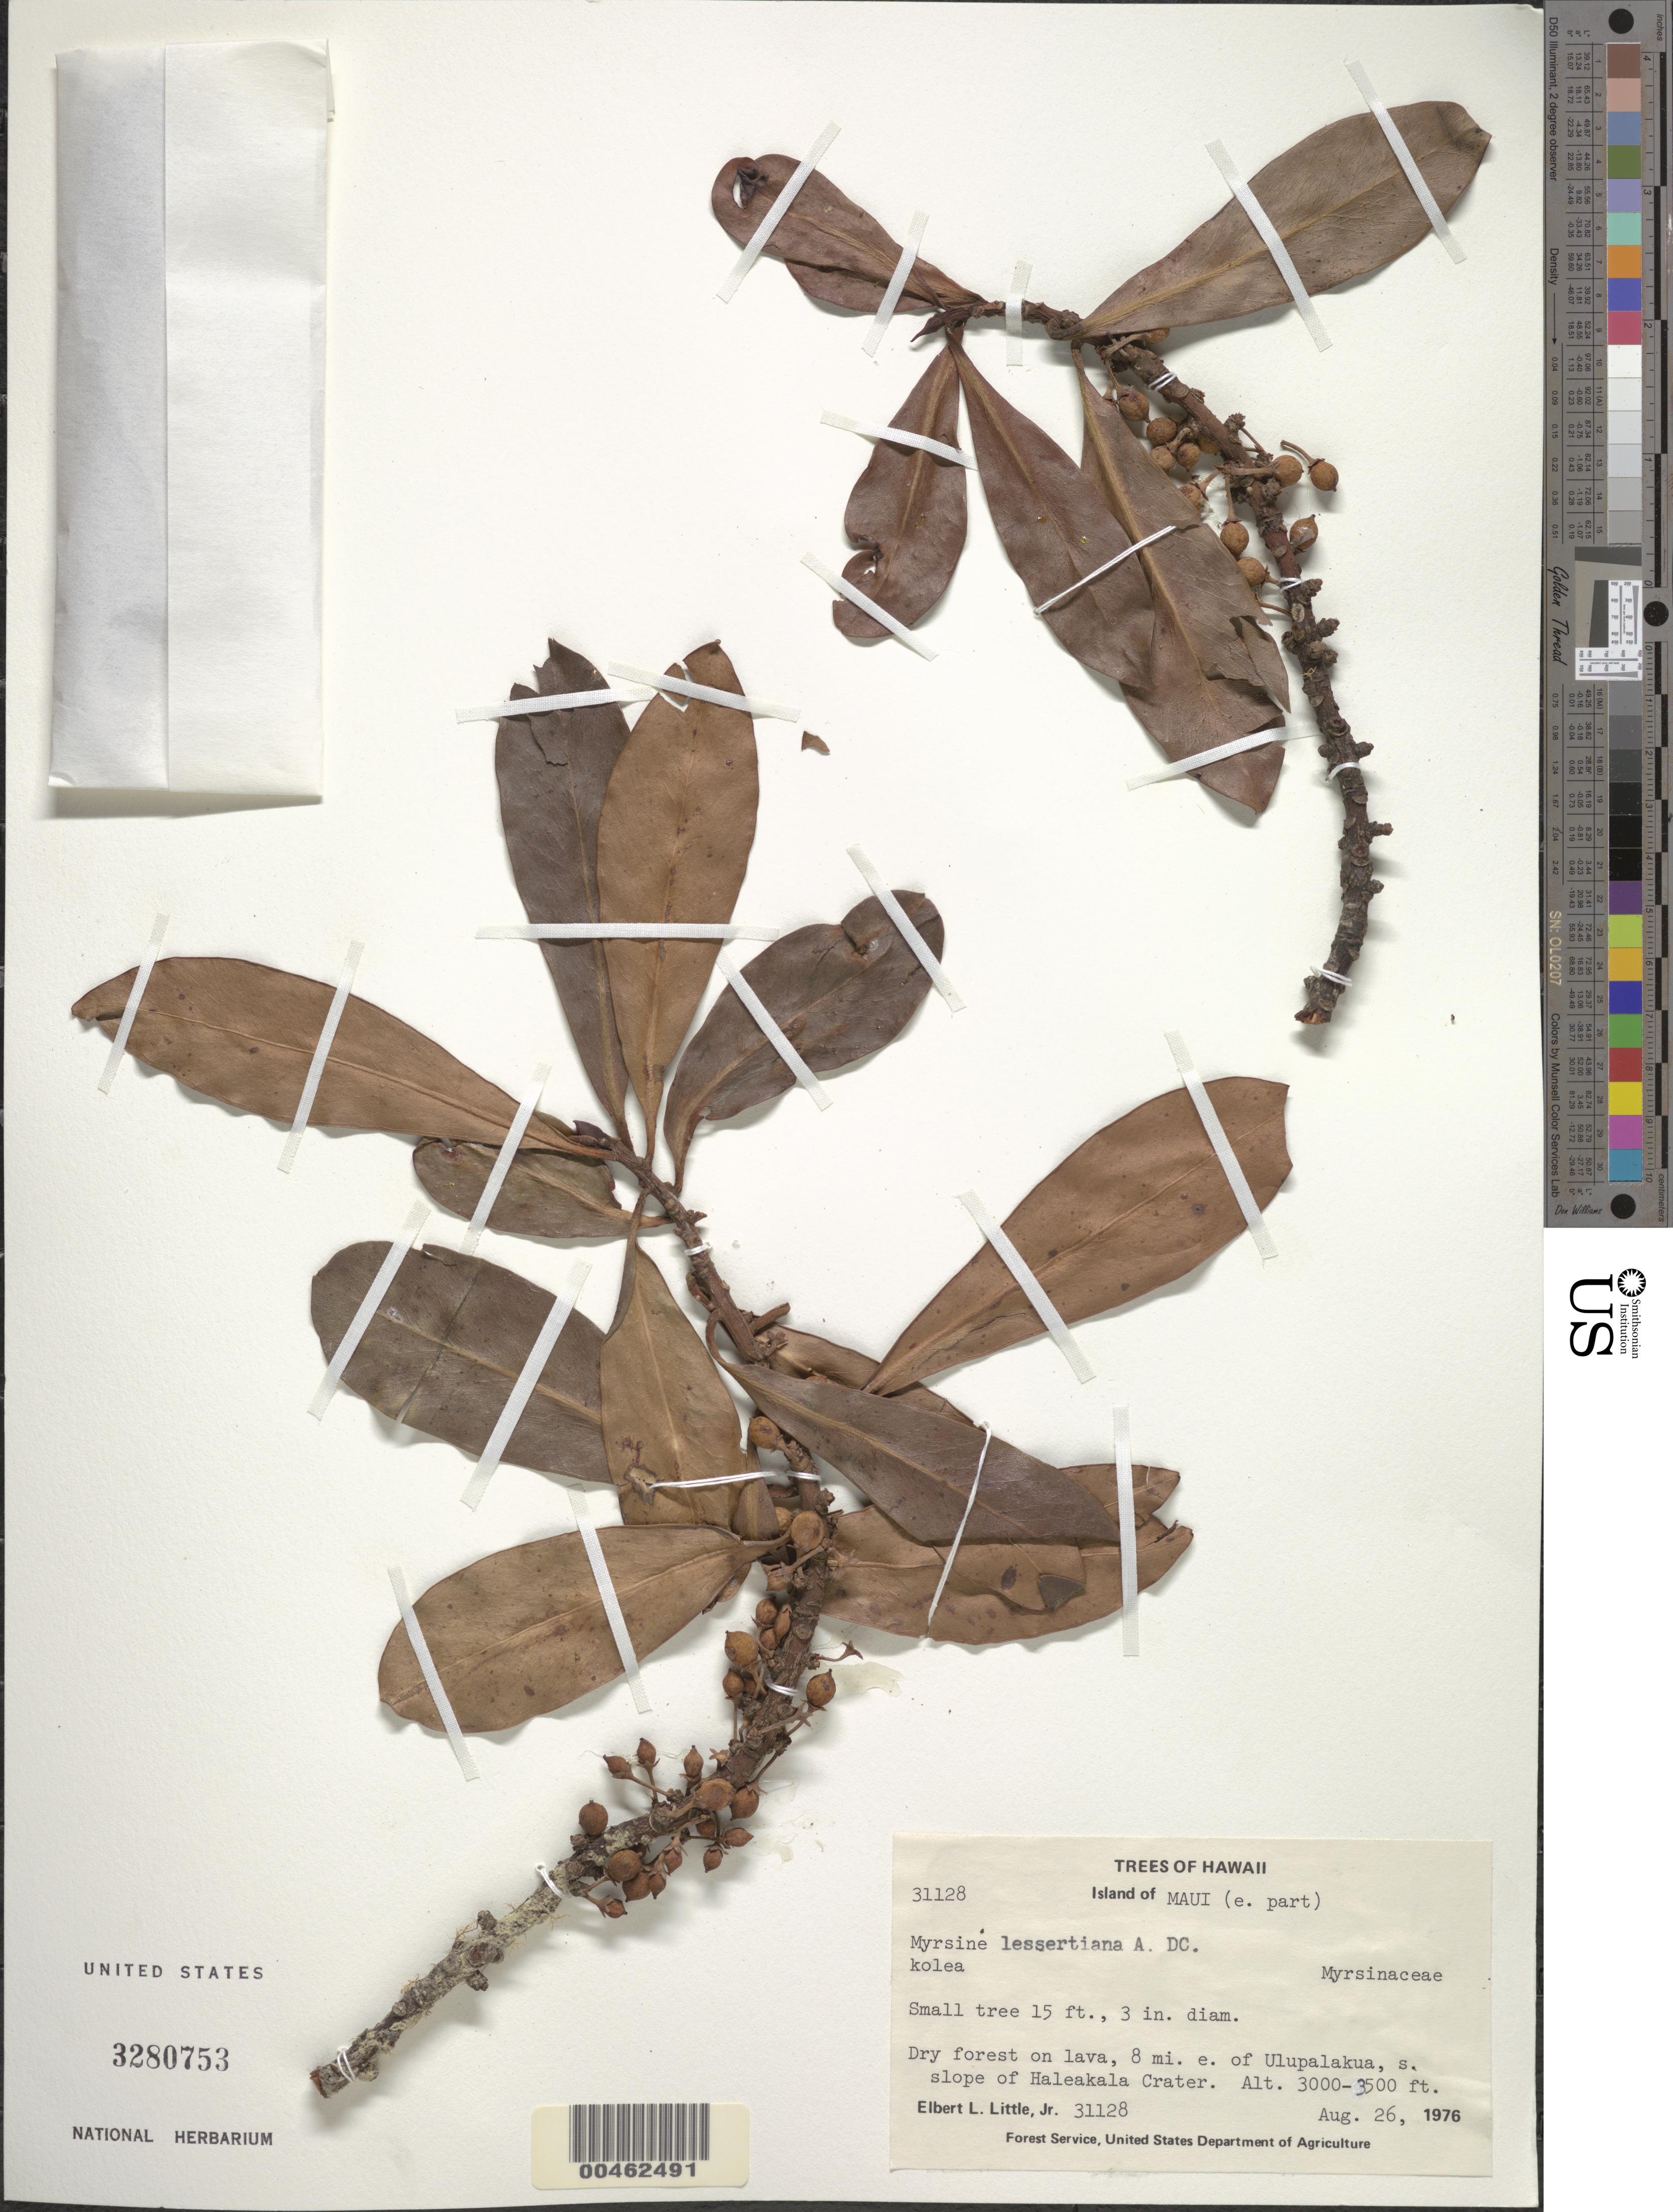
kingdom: Plantae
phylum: Tracheophyta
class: Magnoliopsida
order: Ericales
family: Primulaceae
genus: Myrsine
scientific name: Myrsine lessertiana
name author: A. DC.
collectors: E. L. Little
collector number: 31128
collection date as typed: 26 Aug 1976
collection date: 1976-08-26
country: United States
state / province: Hawaii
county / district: Maui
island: Maui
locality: E part of Maui, 8 mi E of Ulupalakua, S slope of Haleakala Crater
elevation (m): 914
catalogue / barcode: US 3280753